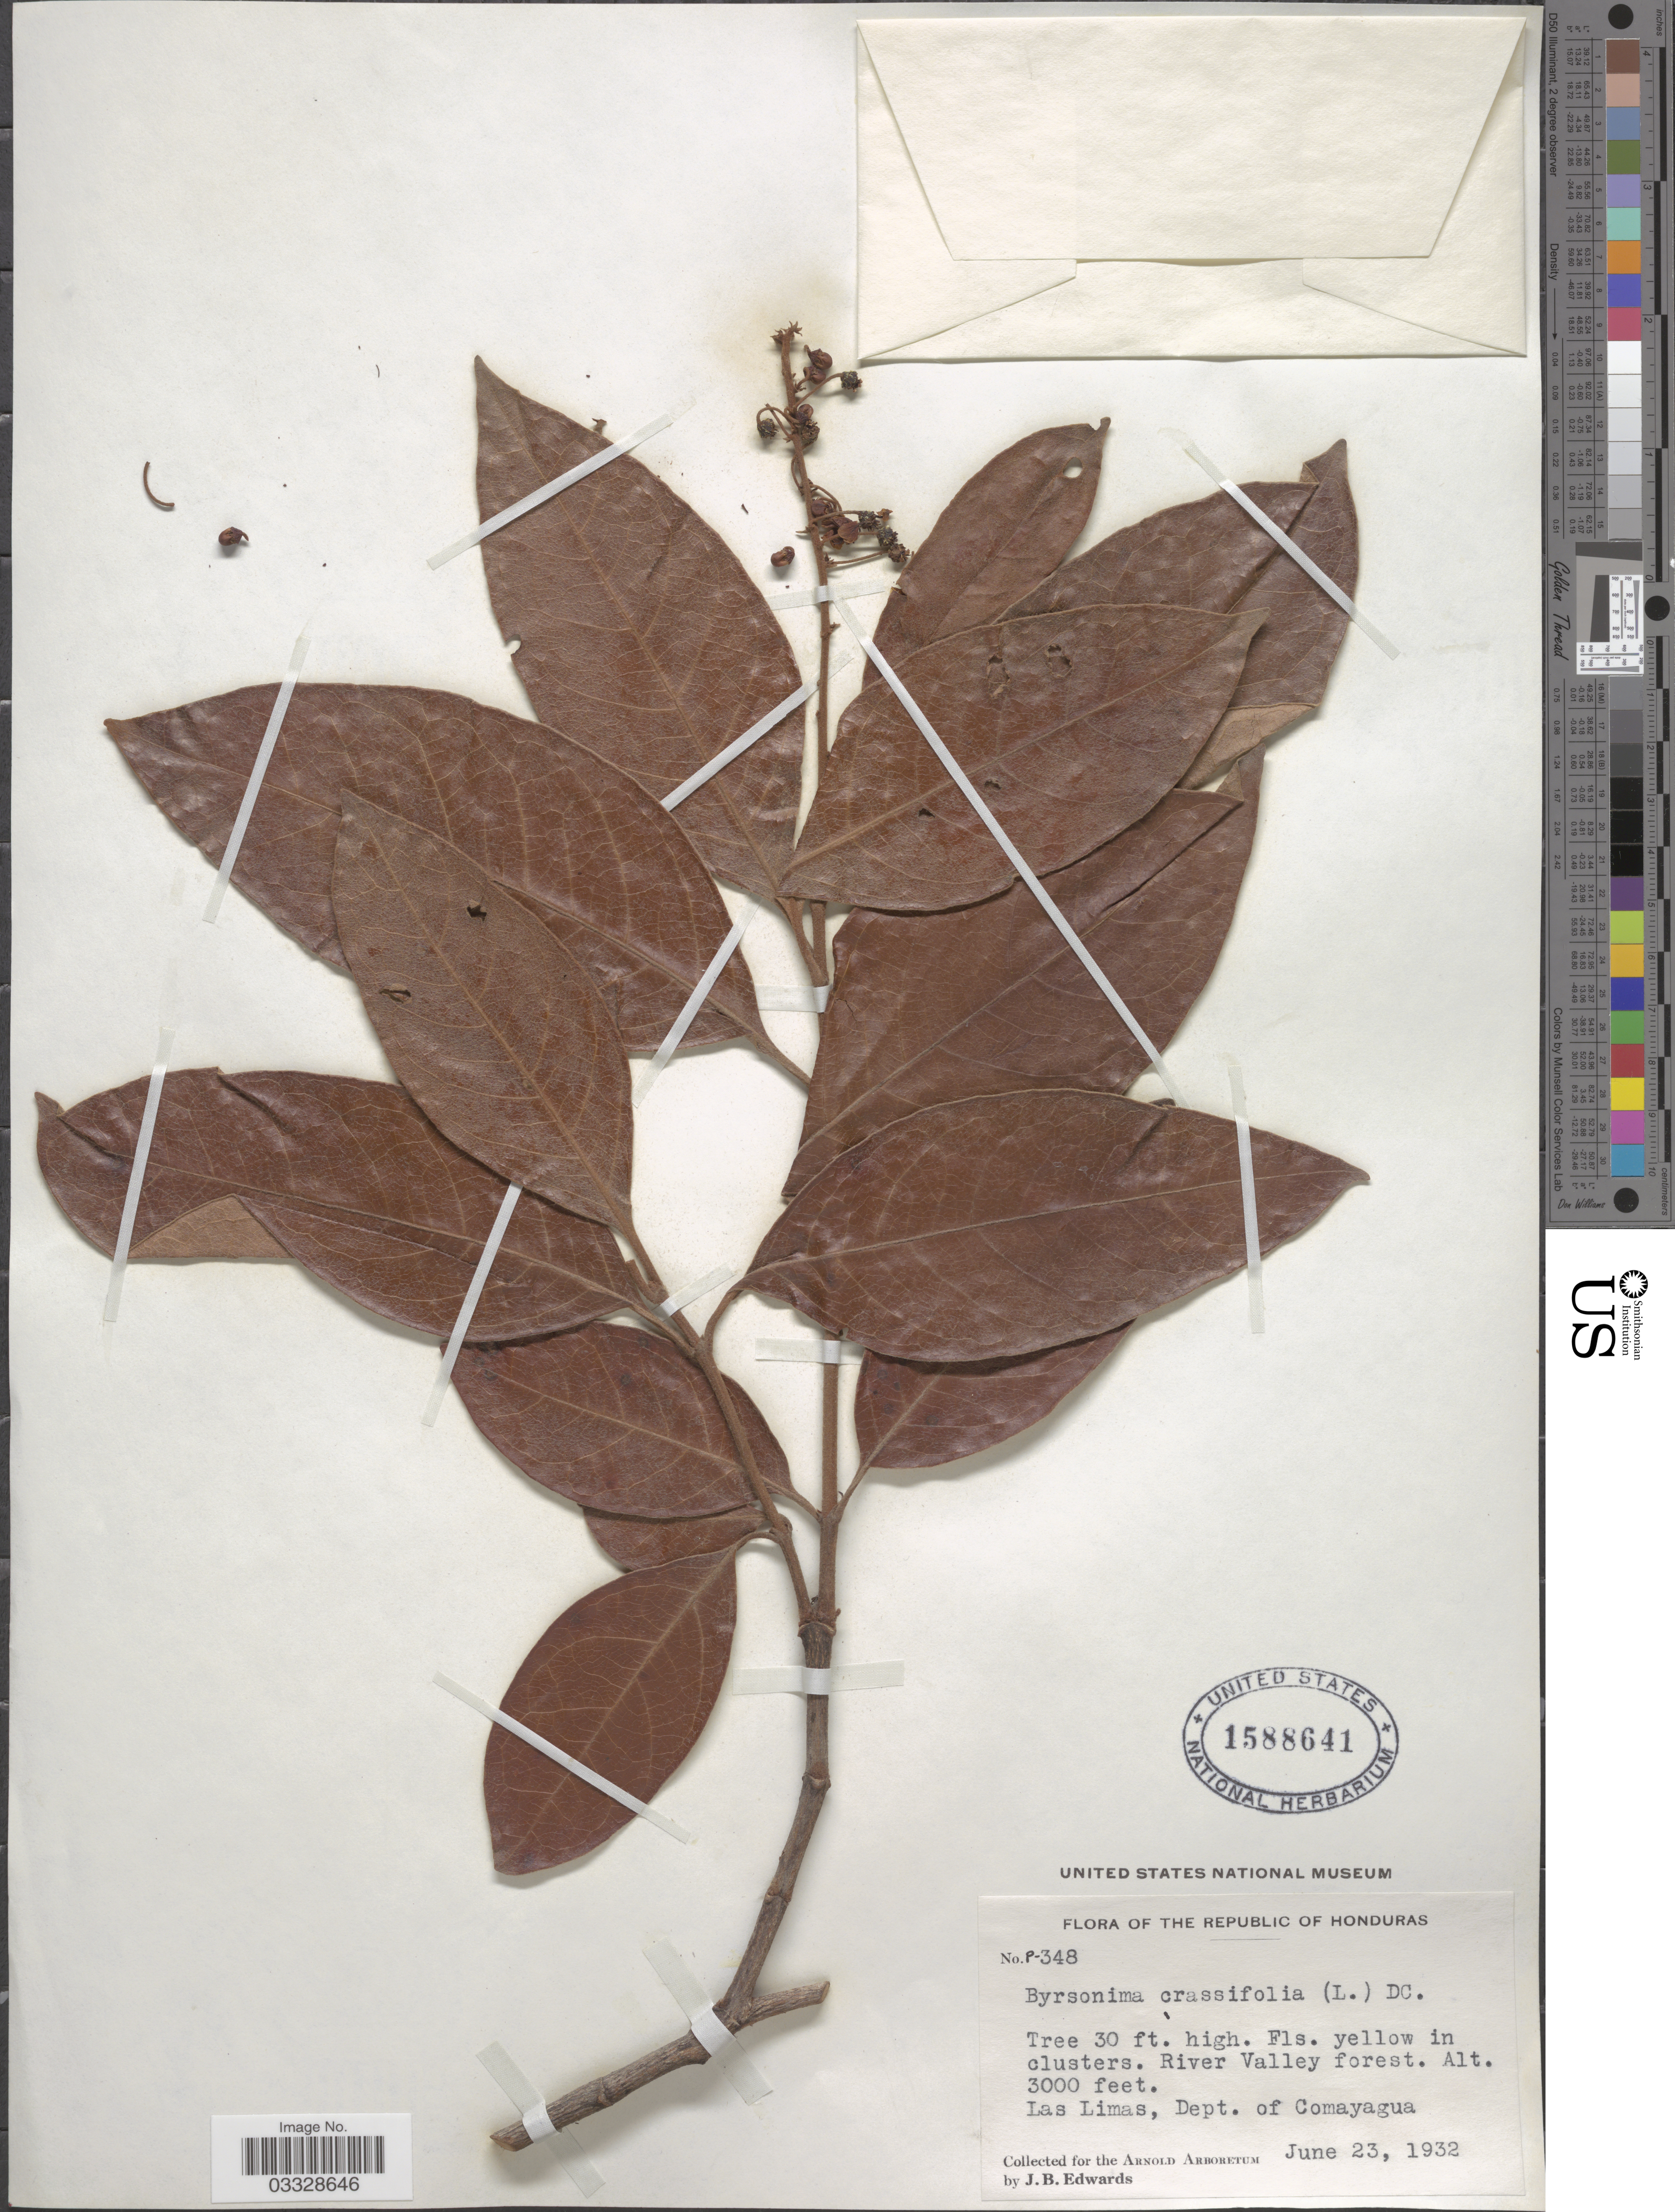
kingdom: Plantae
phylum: Tracheophyta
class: Magnoliopsida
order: Malpighiales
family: Malpighiaceae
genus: Byrsonima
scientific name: Byrsonima crassifolia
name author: (L.) Kunth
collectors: J. B. Edwards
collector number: P-348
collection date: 1932-06-23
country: Honduras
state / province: Comayagua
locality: River Valley forest. Las Limas, Dept. of Comayagua.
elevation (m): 914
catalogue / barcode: US 1588641